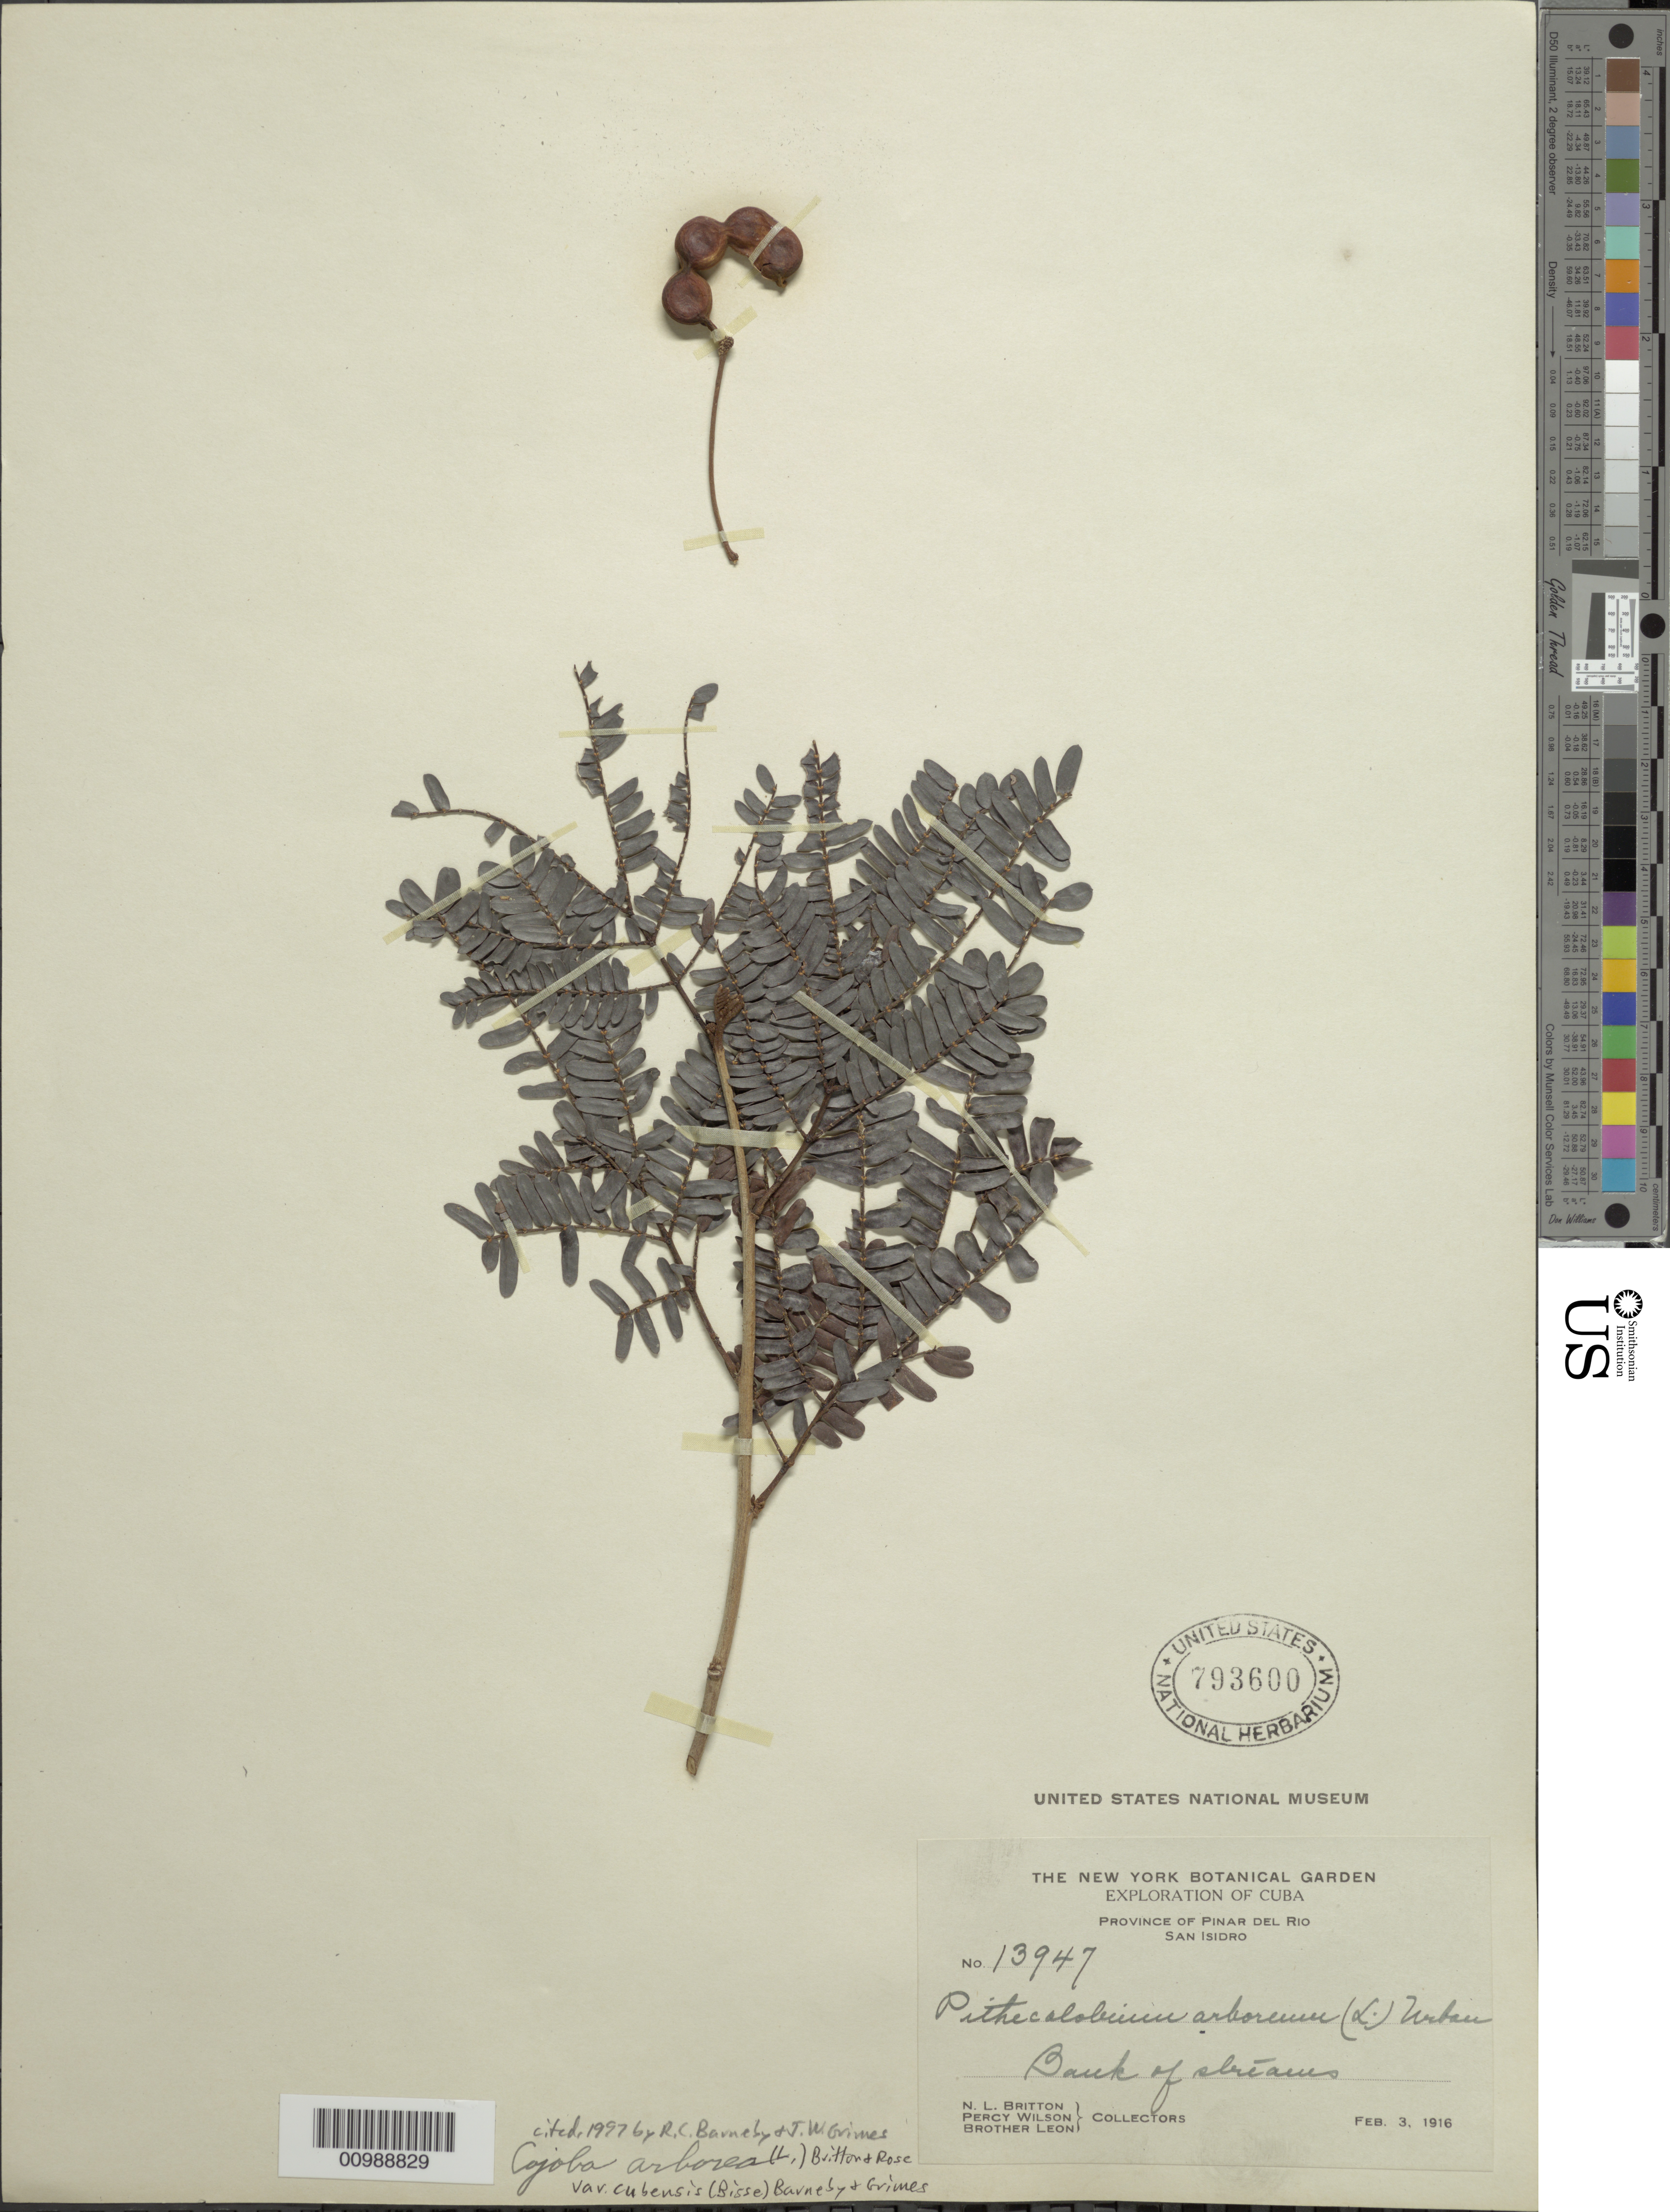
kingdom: Plantae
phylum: Tracheophyta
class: Magnoliopsida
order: Fabales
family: Fabaceae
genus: Cojoba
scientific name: Cojoba arborea var. cubensis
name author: (Bisse) Barneby & J.W. Grimes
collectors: N. Britton, P. Wilson & Bro. León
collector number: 13947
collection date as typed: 03 Feb 1916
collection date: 1916-02-03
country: Cuba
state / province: Pinar del Rio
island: Cuba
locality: San Isidro; Bank of streams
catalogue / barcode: US 793600